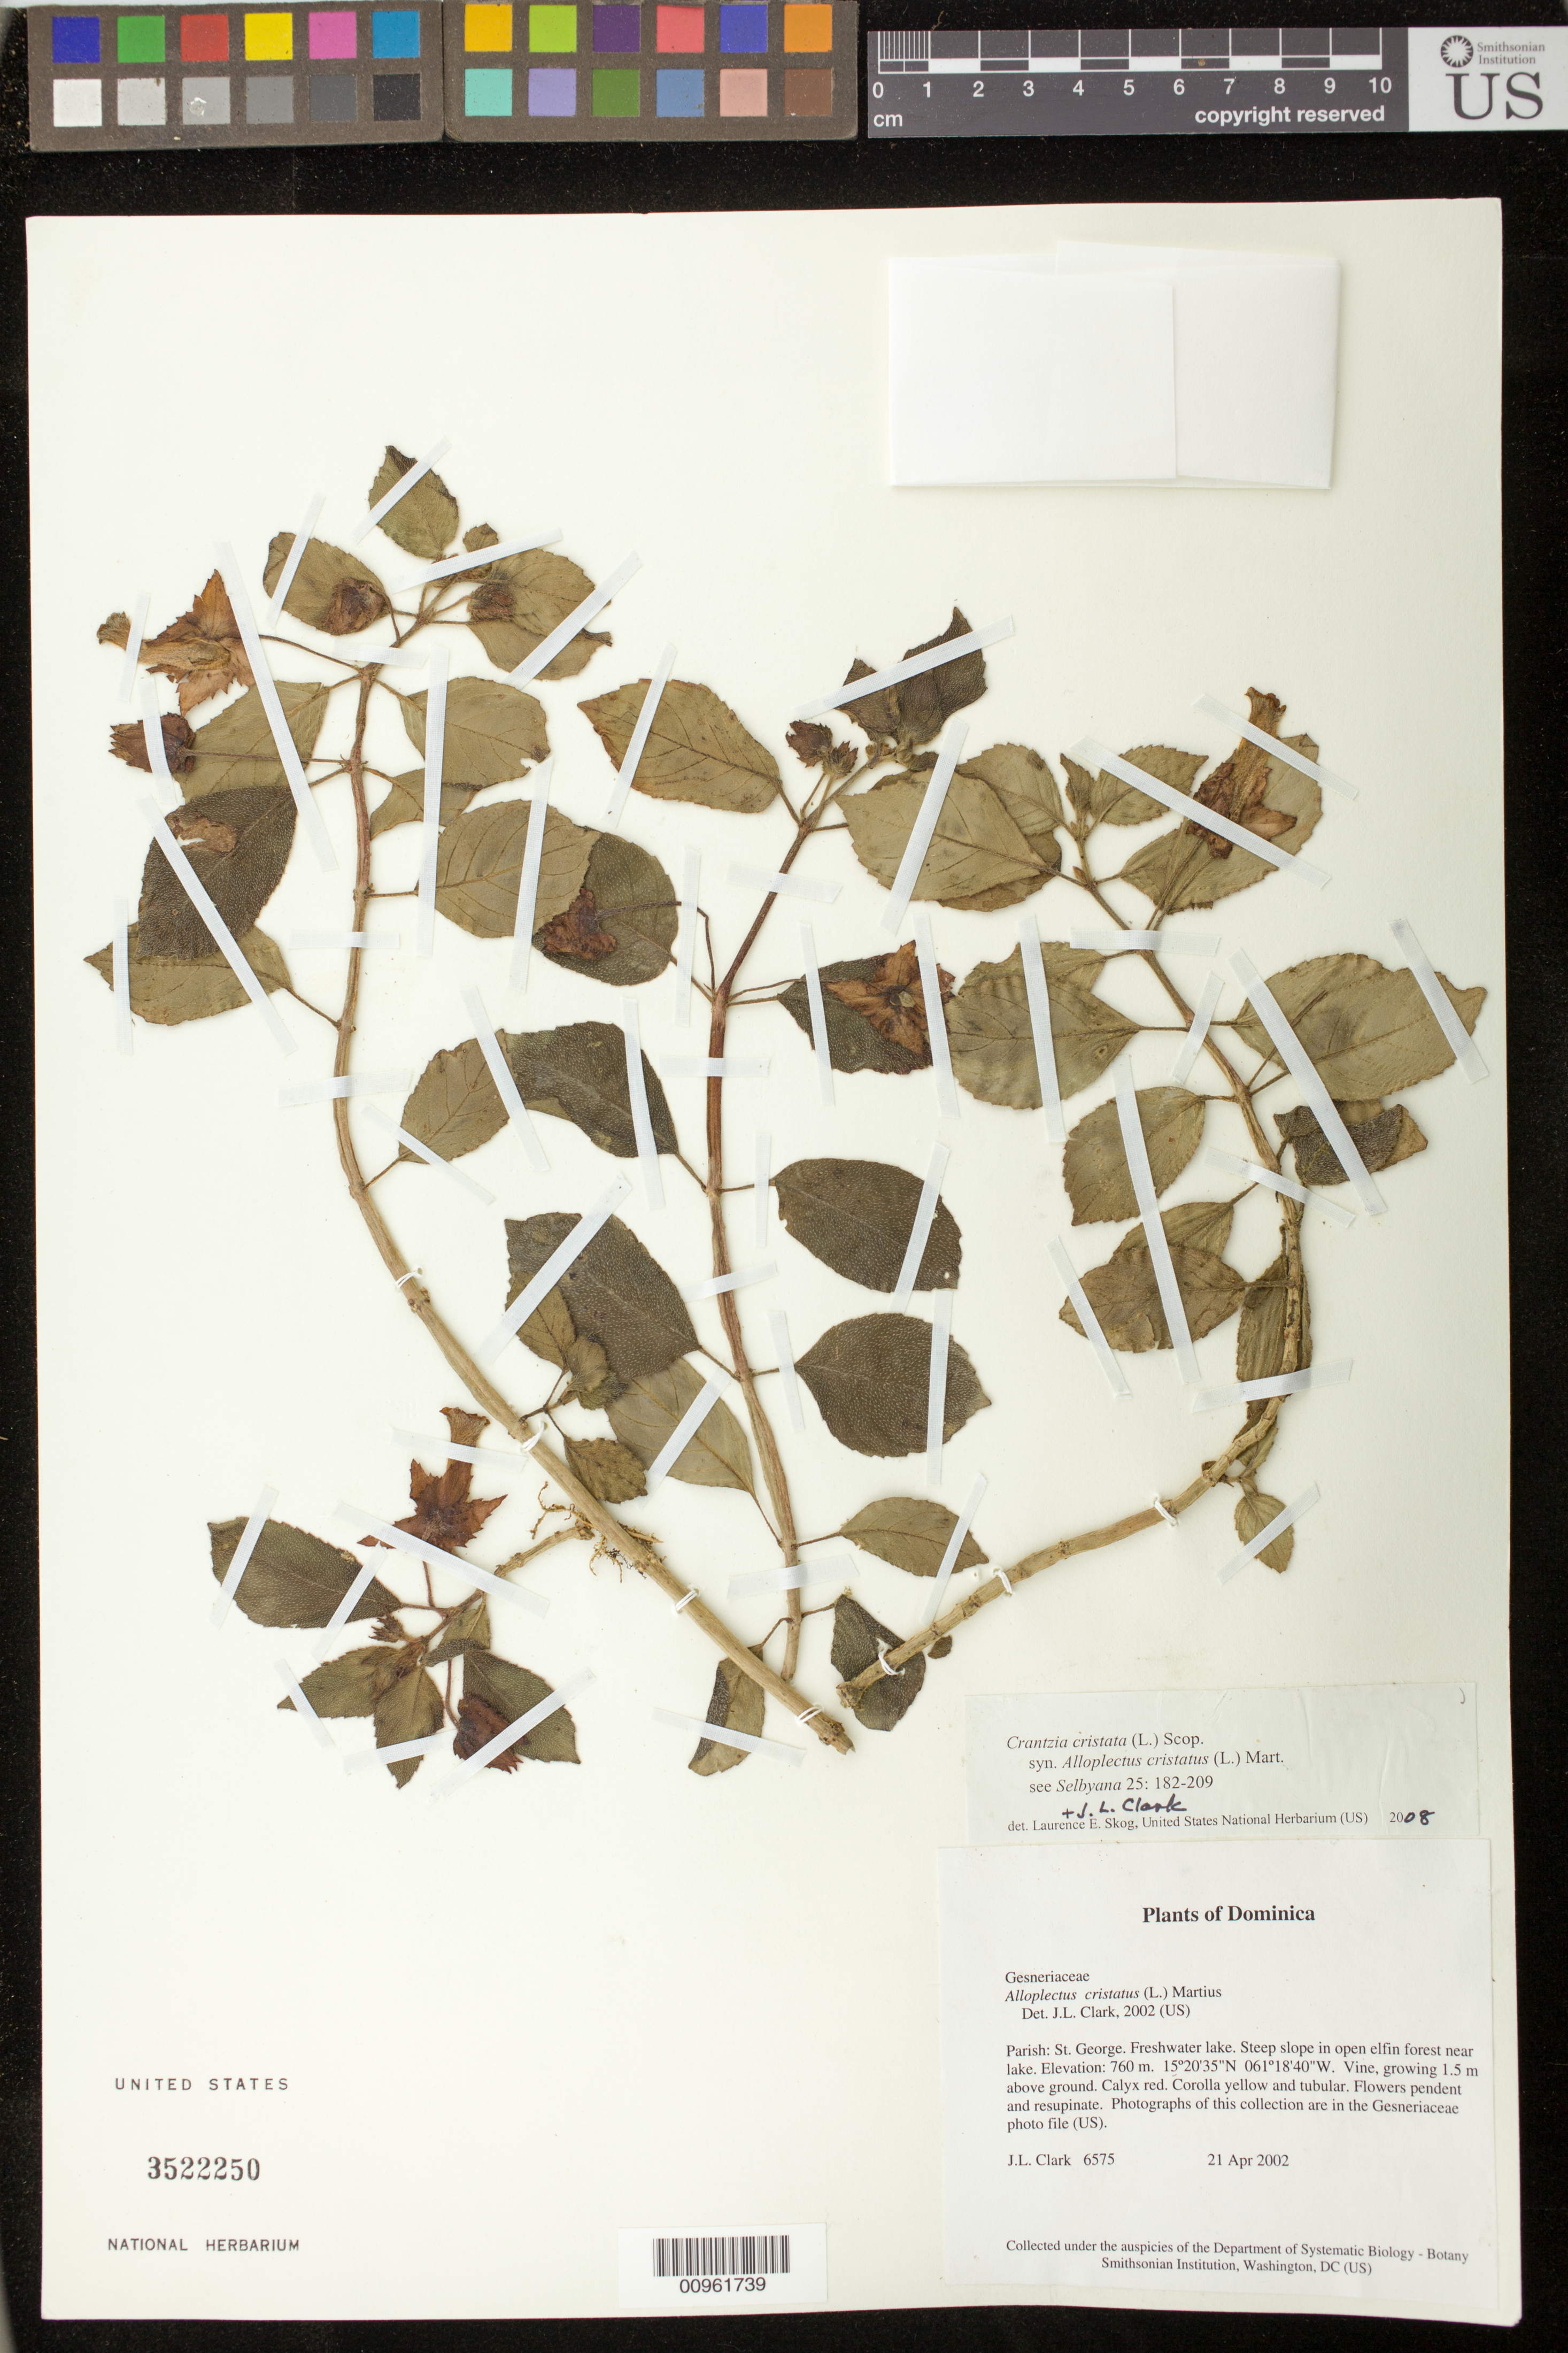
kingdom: Plantae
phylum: Tracheophyta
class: Magnoliopsida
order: Lamiales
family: Gesneriaceae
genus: Crantzia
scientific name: Crantzia cristata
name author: (L.) Scop. ex Fritsch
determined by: Clark, J. L.; Skog, Laurence E.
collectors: J. L. Clark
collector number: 6575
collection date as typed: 21 Apr 2002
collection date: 2002-04-21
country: Dominica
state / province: St. George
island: Dominica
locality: Freshwater lake.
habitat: Steep slope in open elfin forest near lake.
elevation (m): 760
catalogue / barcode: US 3522250